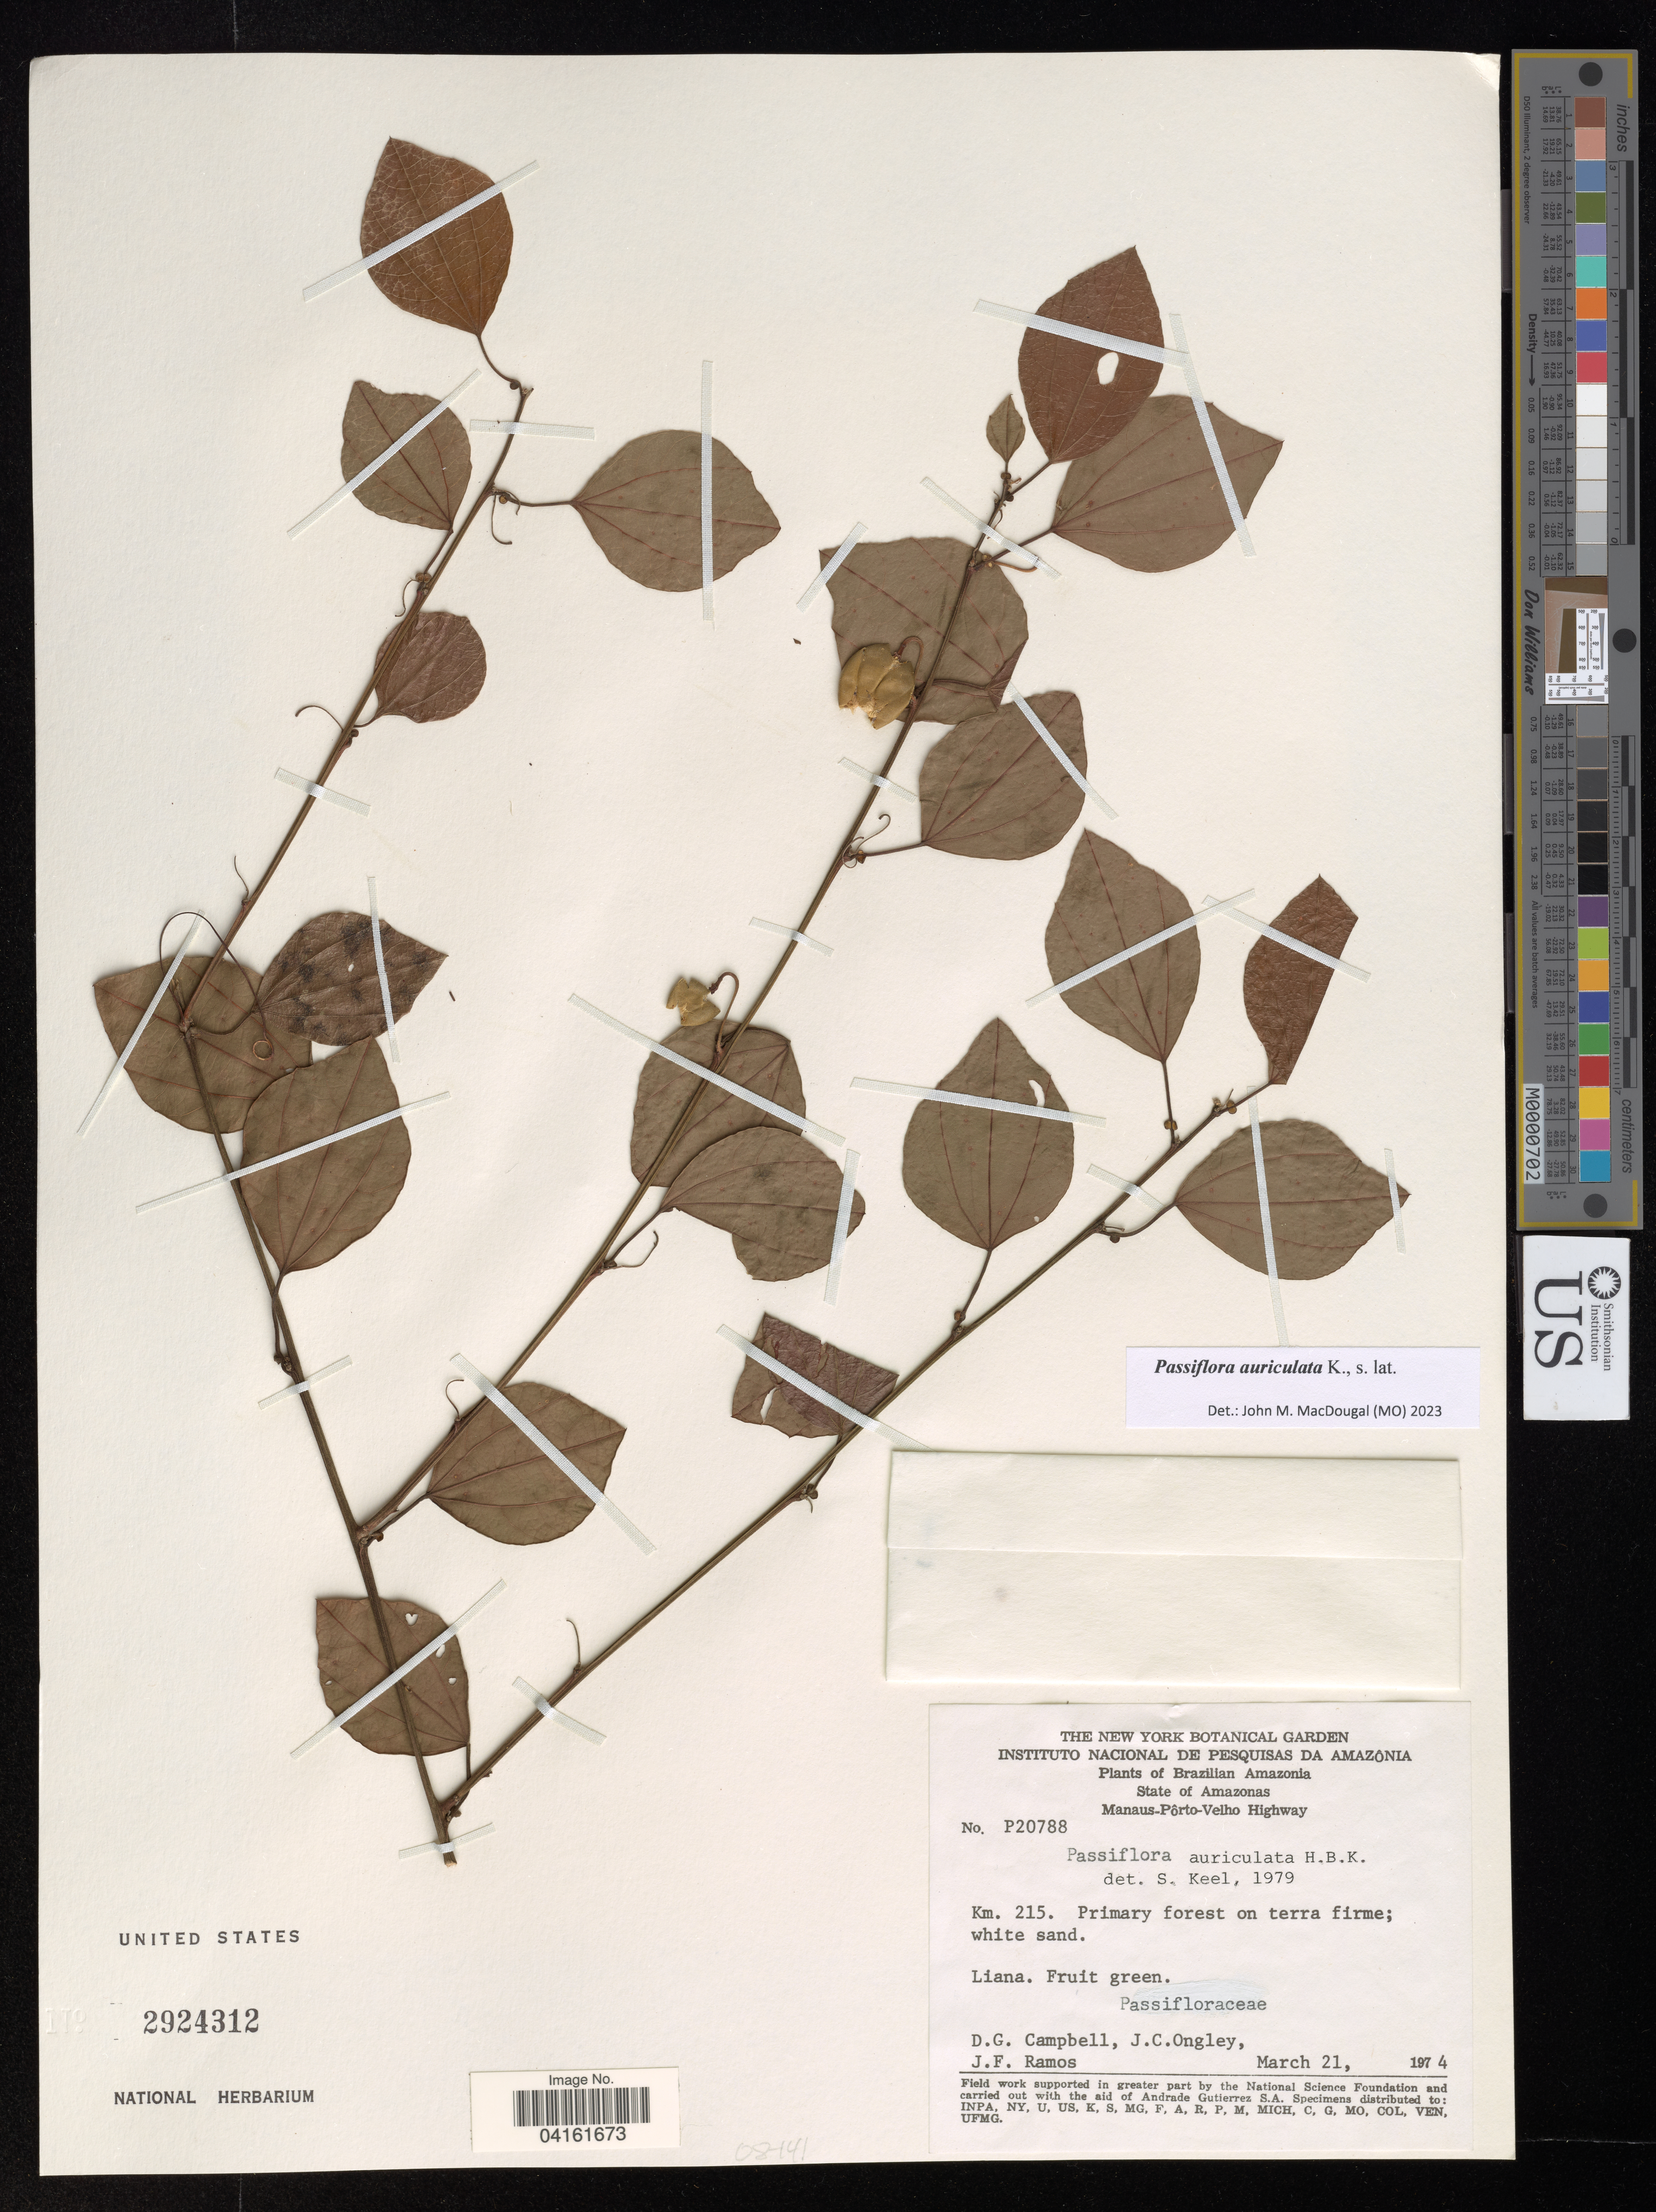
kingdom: Plantae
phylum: Tracheophyta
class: Magnoliopsida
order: Malpighiales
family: Passifloraceae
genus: Passiflora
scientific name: Passiflora auriculata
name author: Kunth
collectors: D. G. Campbell, J. C. Ongley & J. F. Ramos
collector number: P20788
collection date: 1974-03-21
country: Brazil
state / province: Amazonas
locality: Brazilian Amazonia. Manaus-Pôrto-Velho Highway. Km. 215.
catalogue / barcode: US 2924312